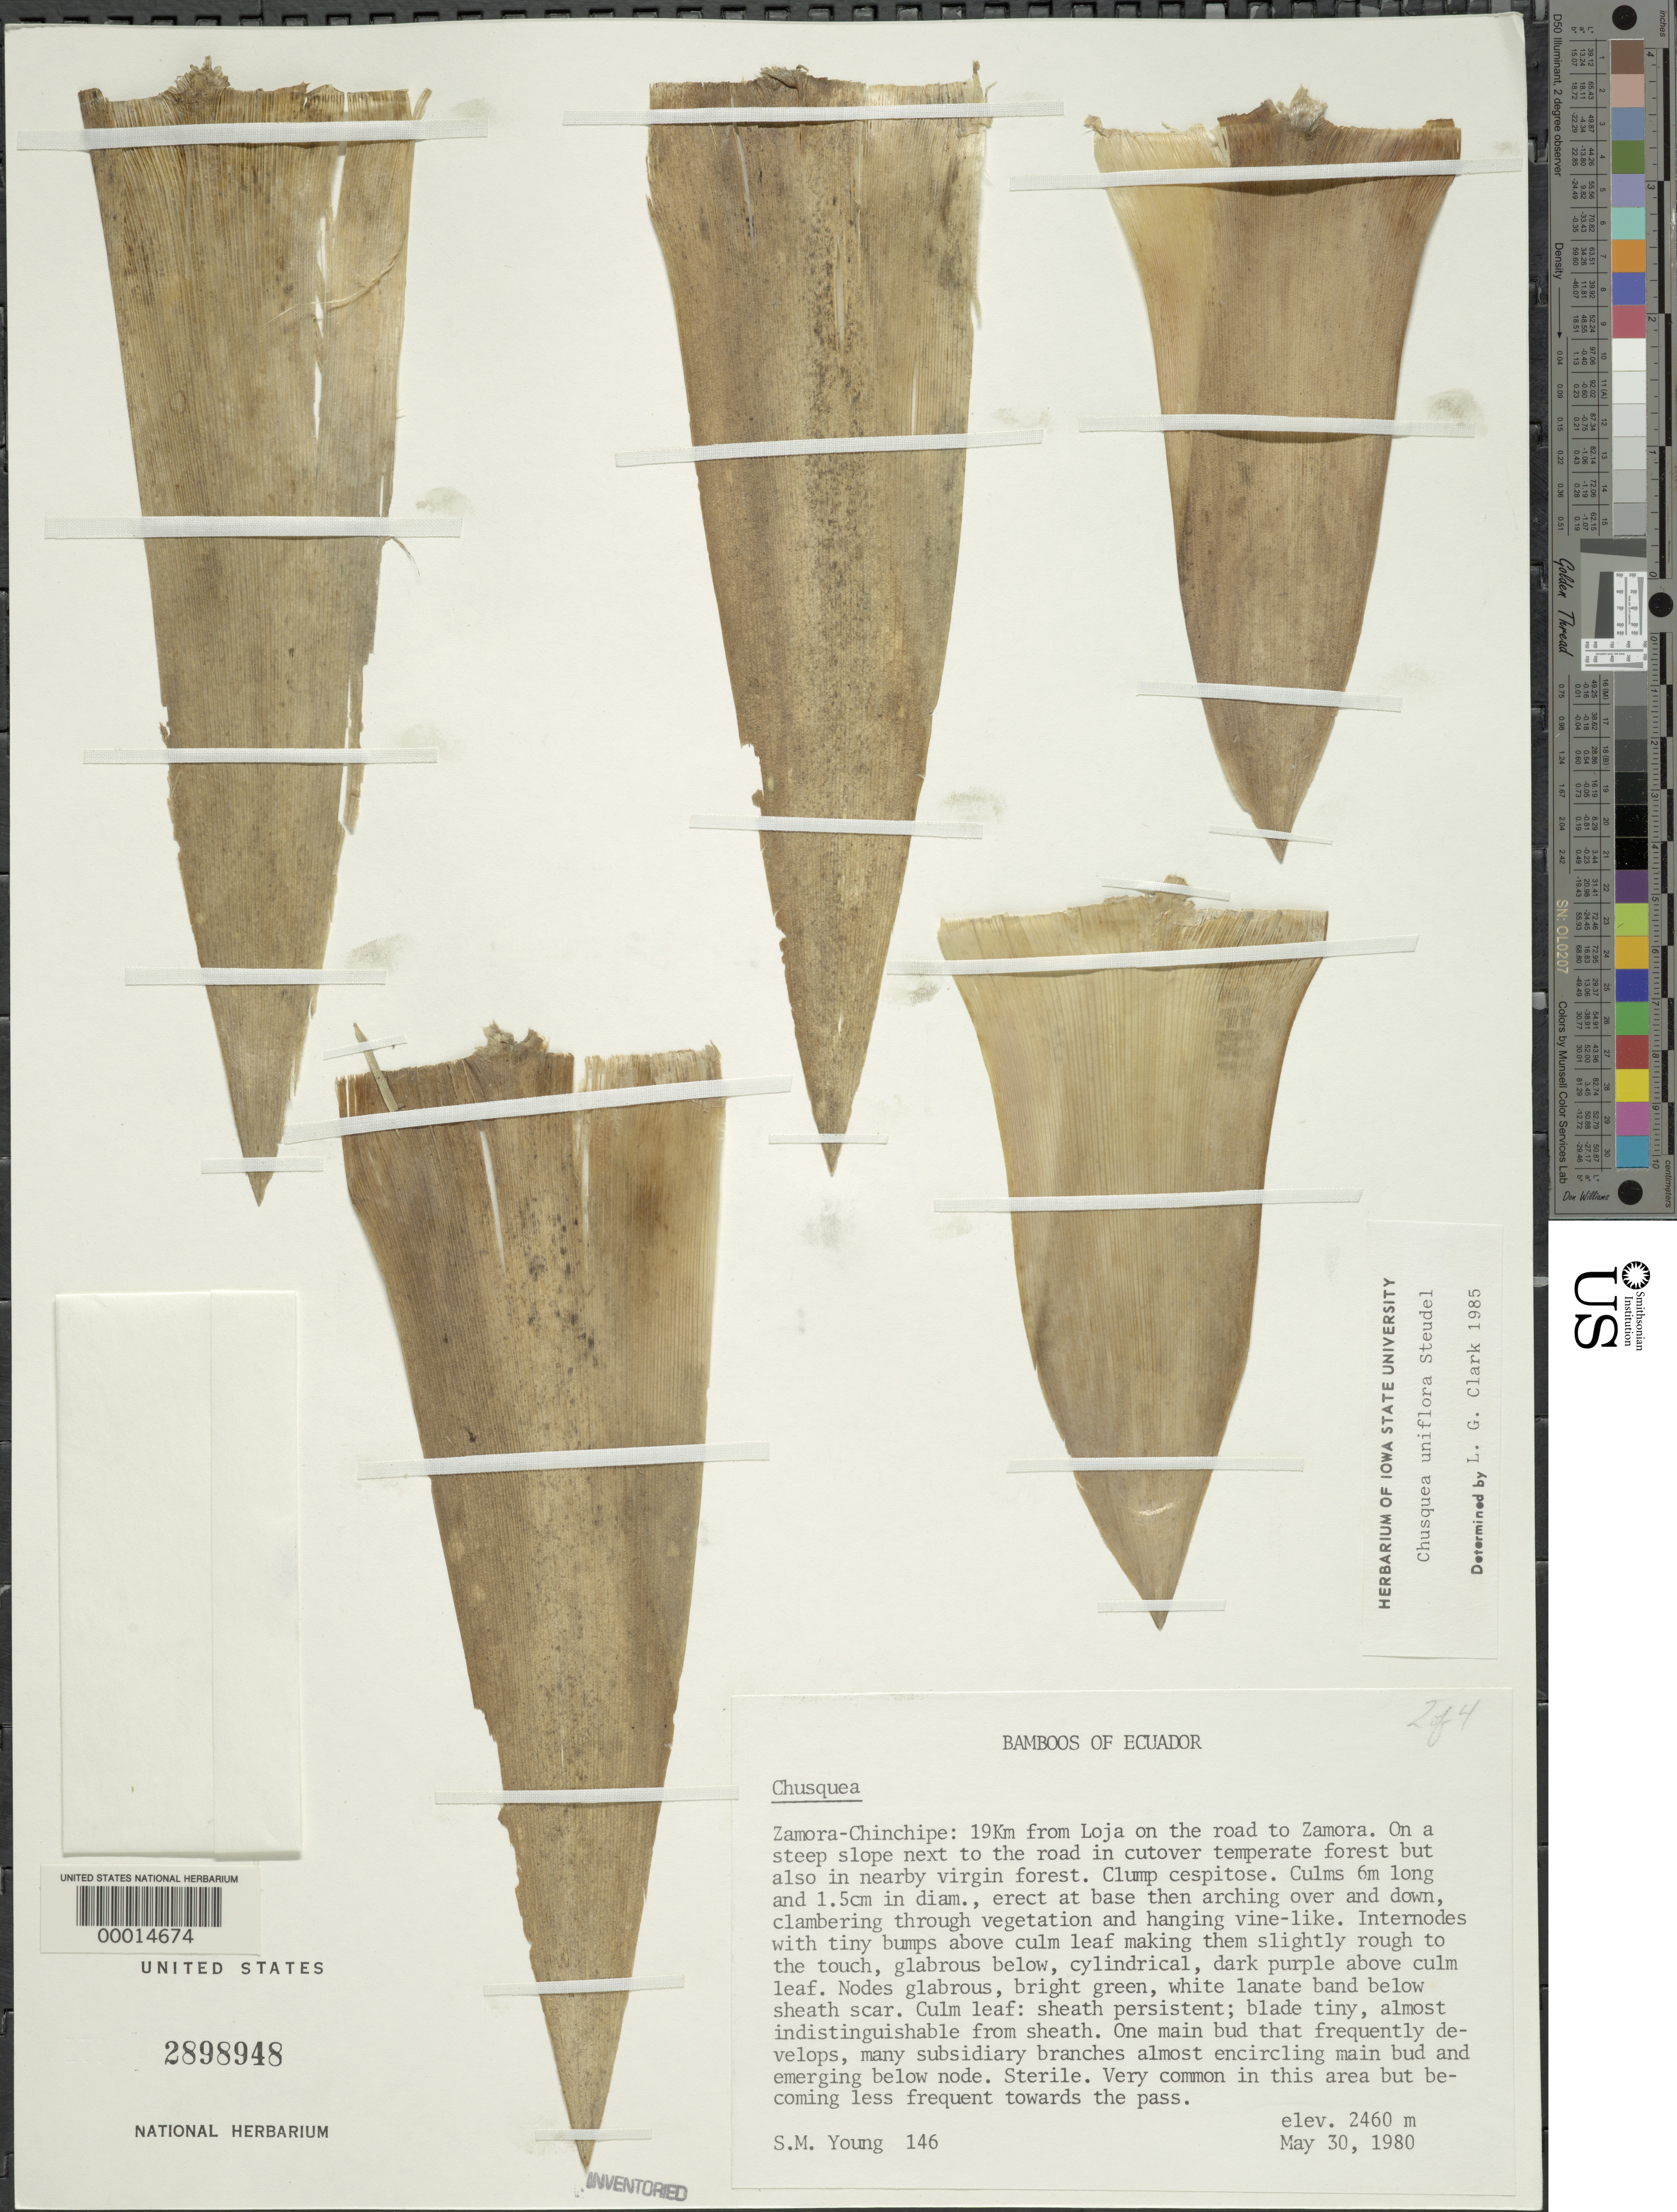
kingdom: Plantae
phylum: Tracheophyta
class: Liliopsida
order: Poales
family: Poaceae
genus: Chusquea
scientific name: Chusquea uniflora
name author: Steud.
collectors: S. Young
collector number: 146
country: Ecuador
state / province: Zamora-Chinchipe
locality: Loja on road to Zamora.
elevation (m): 2460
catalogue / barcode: US 2898948